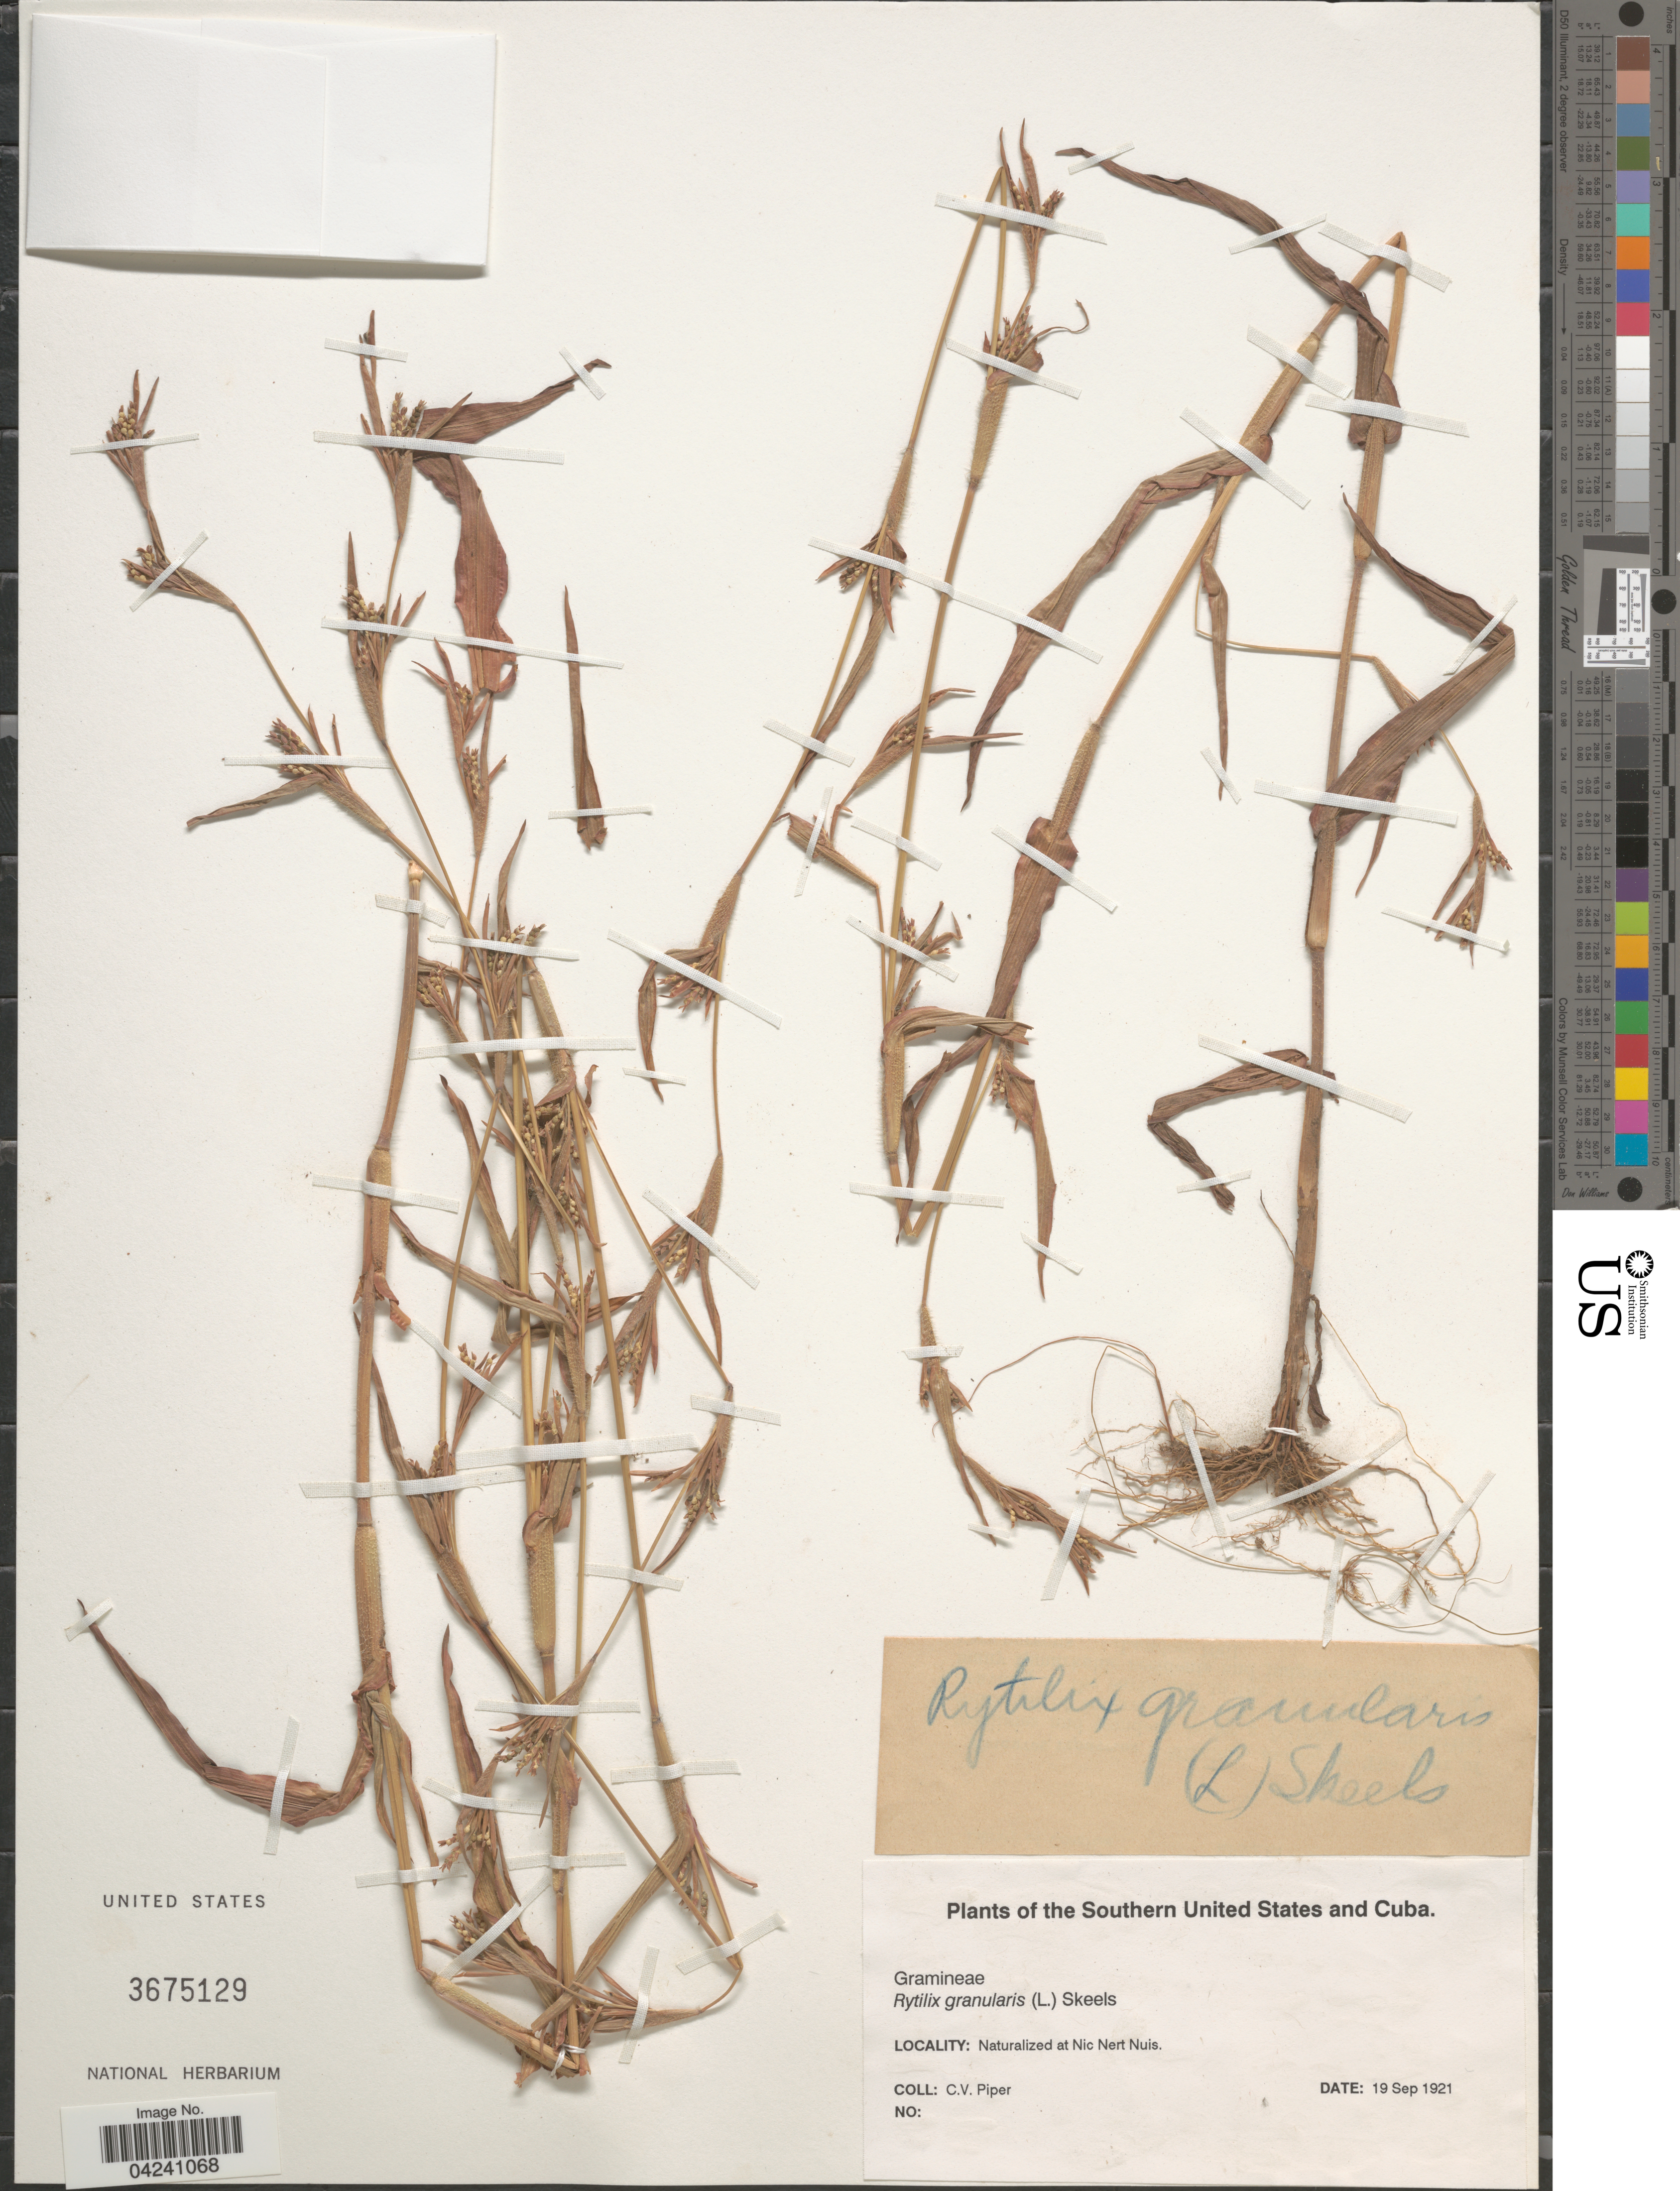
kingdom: Plantae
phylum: Tracheophyta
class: Liliopsida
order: Poales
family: Poaceae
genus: Hackelochloa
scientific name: Hackelochloa granularis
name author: (L.) Kuntze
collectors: C. V. Piper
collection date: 1921-09-19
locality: Southern United States and Cuba. Naturalized at Nic Nert Nuis.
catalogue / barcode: US 3675129